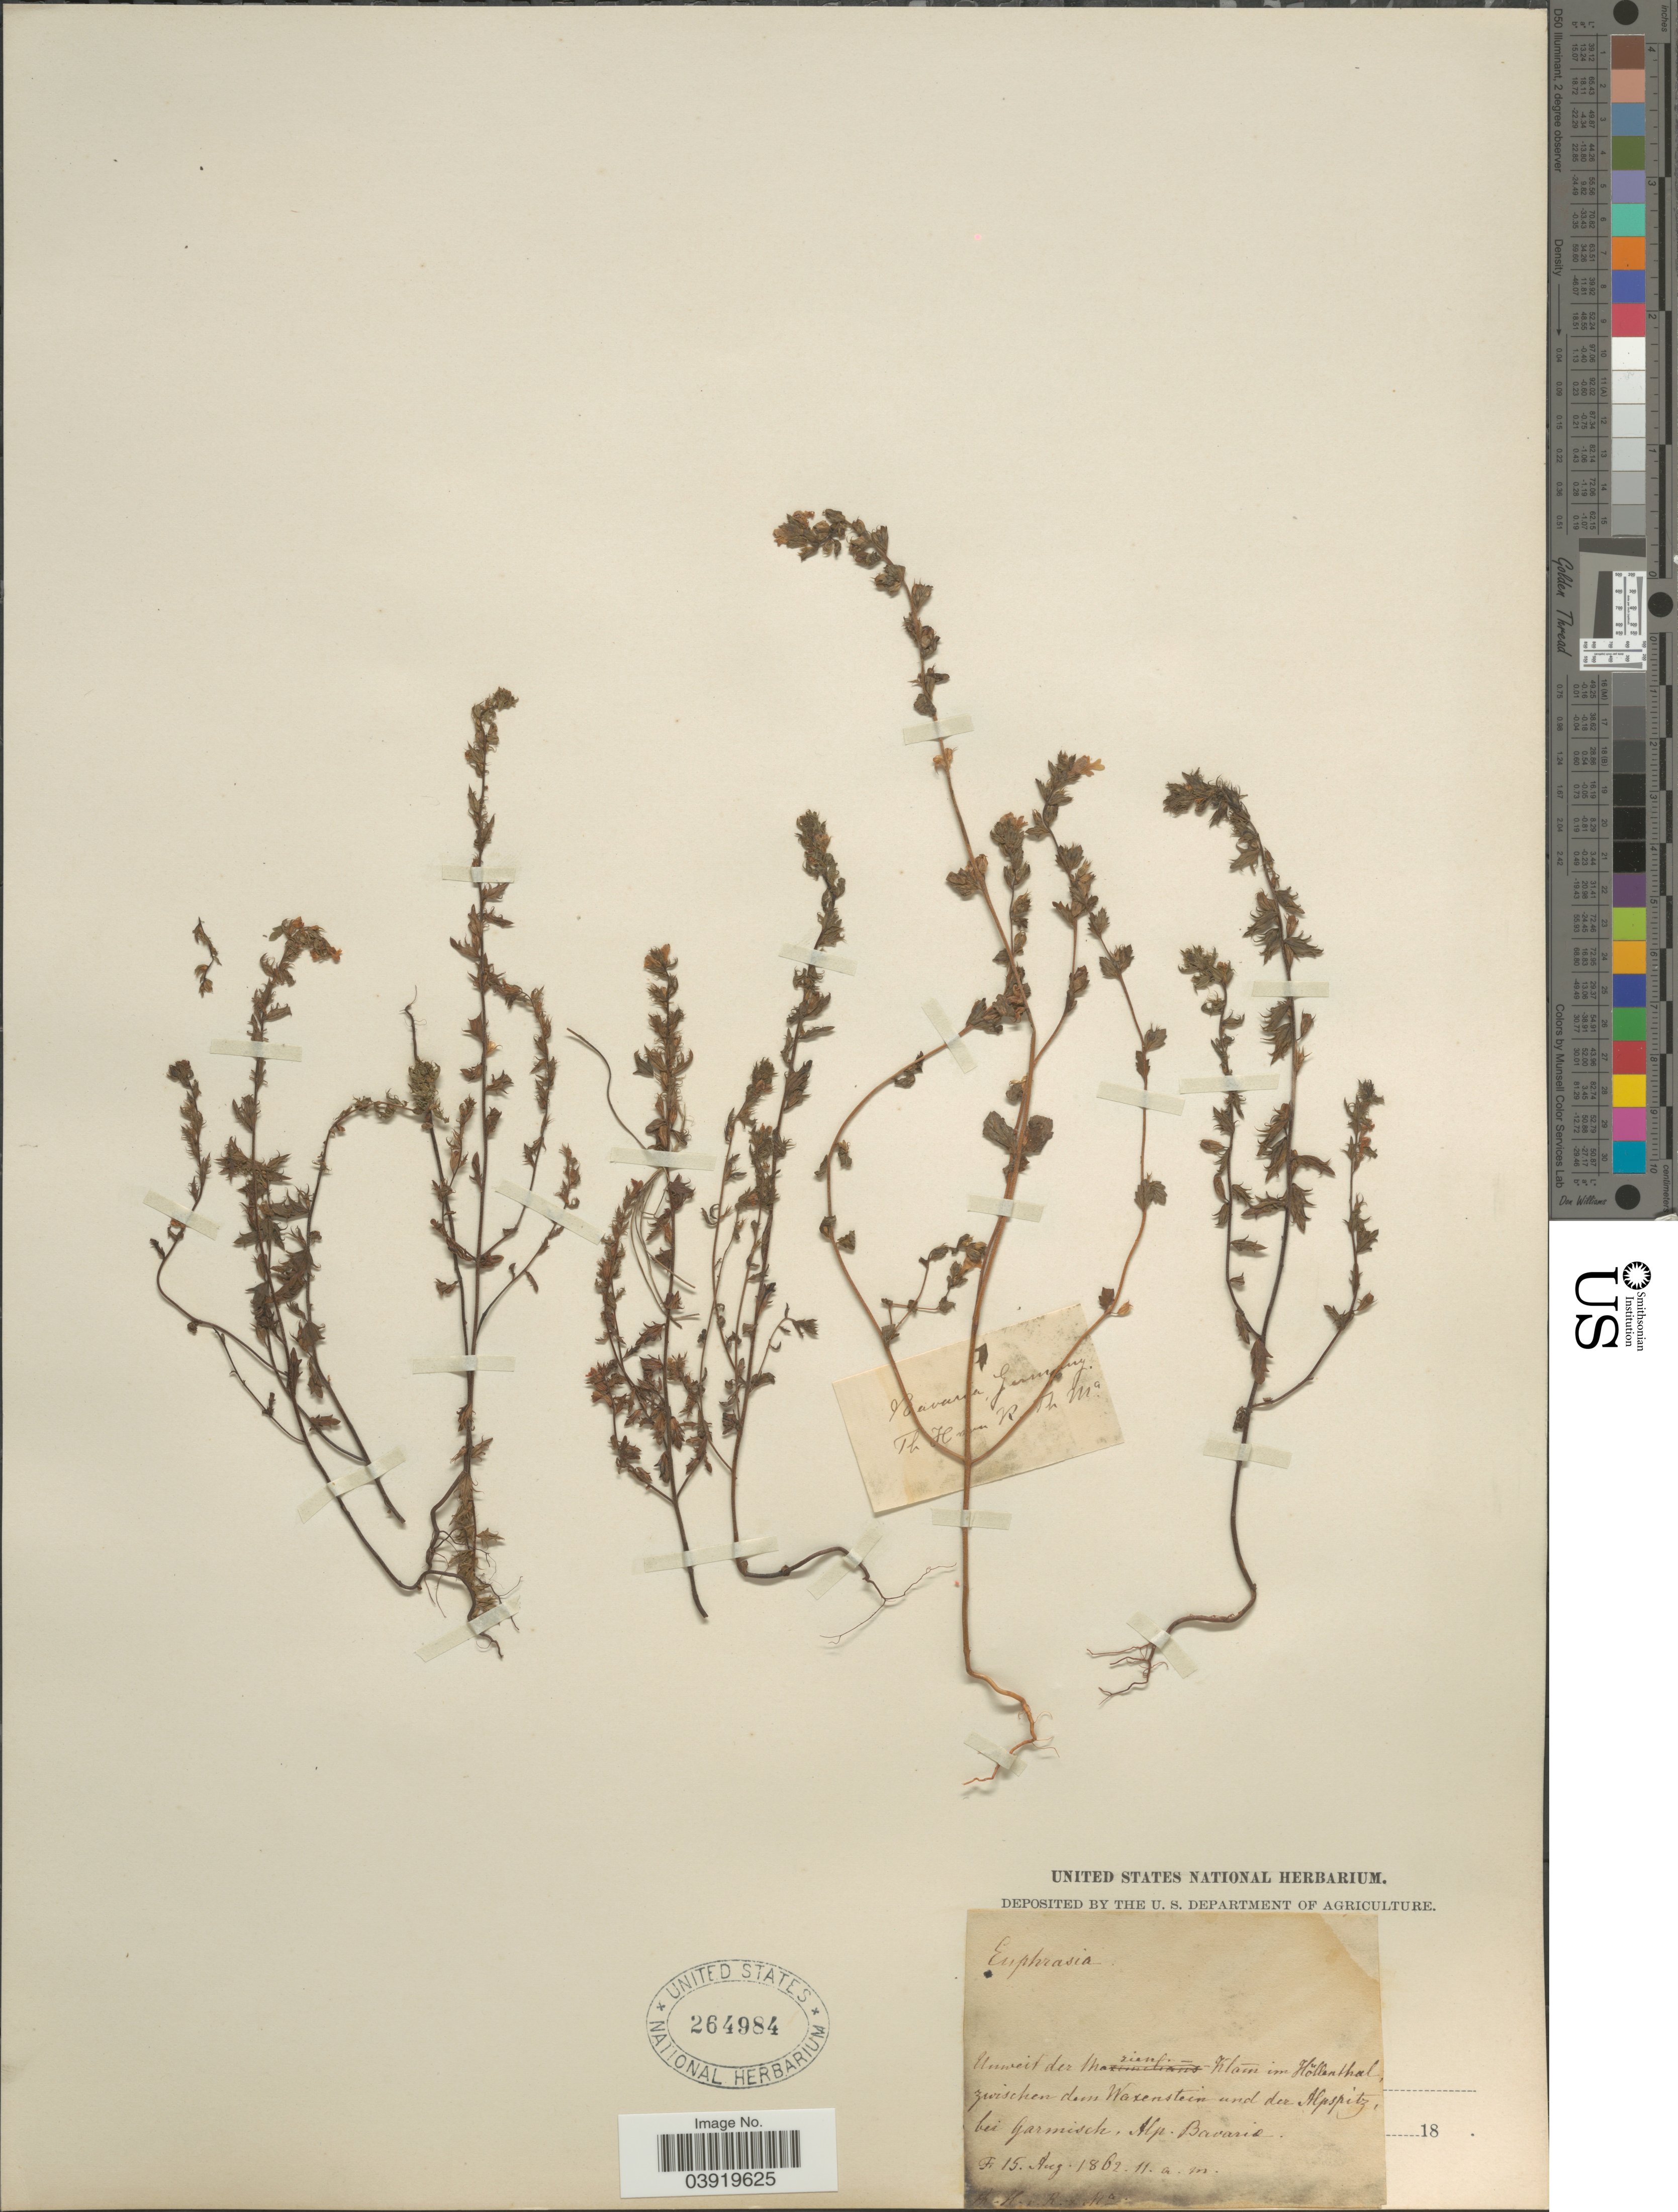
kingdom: Plantae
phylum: Tracheophyta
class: Magnoliopsida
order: Lamiales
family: Orobanchaceae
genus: Euphrasia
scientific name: Euphrasia sp.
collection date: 1862-08-15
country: Germany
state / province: Bayern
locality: Unweit der Marien-Klain in Höllanthal, zwischen dem Waxenstein und der Alpspitz, bei Garmische, Alp. Bavaria.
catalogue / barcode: US 264984